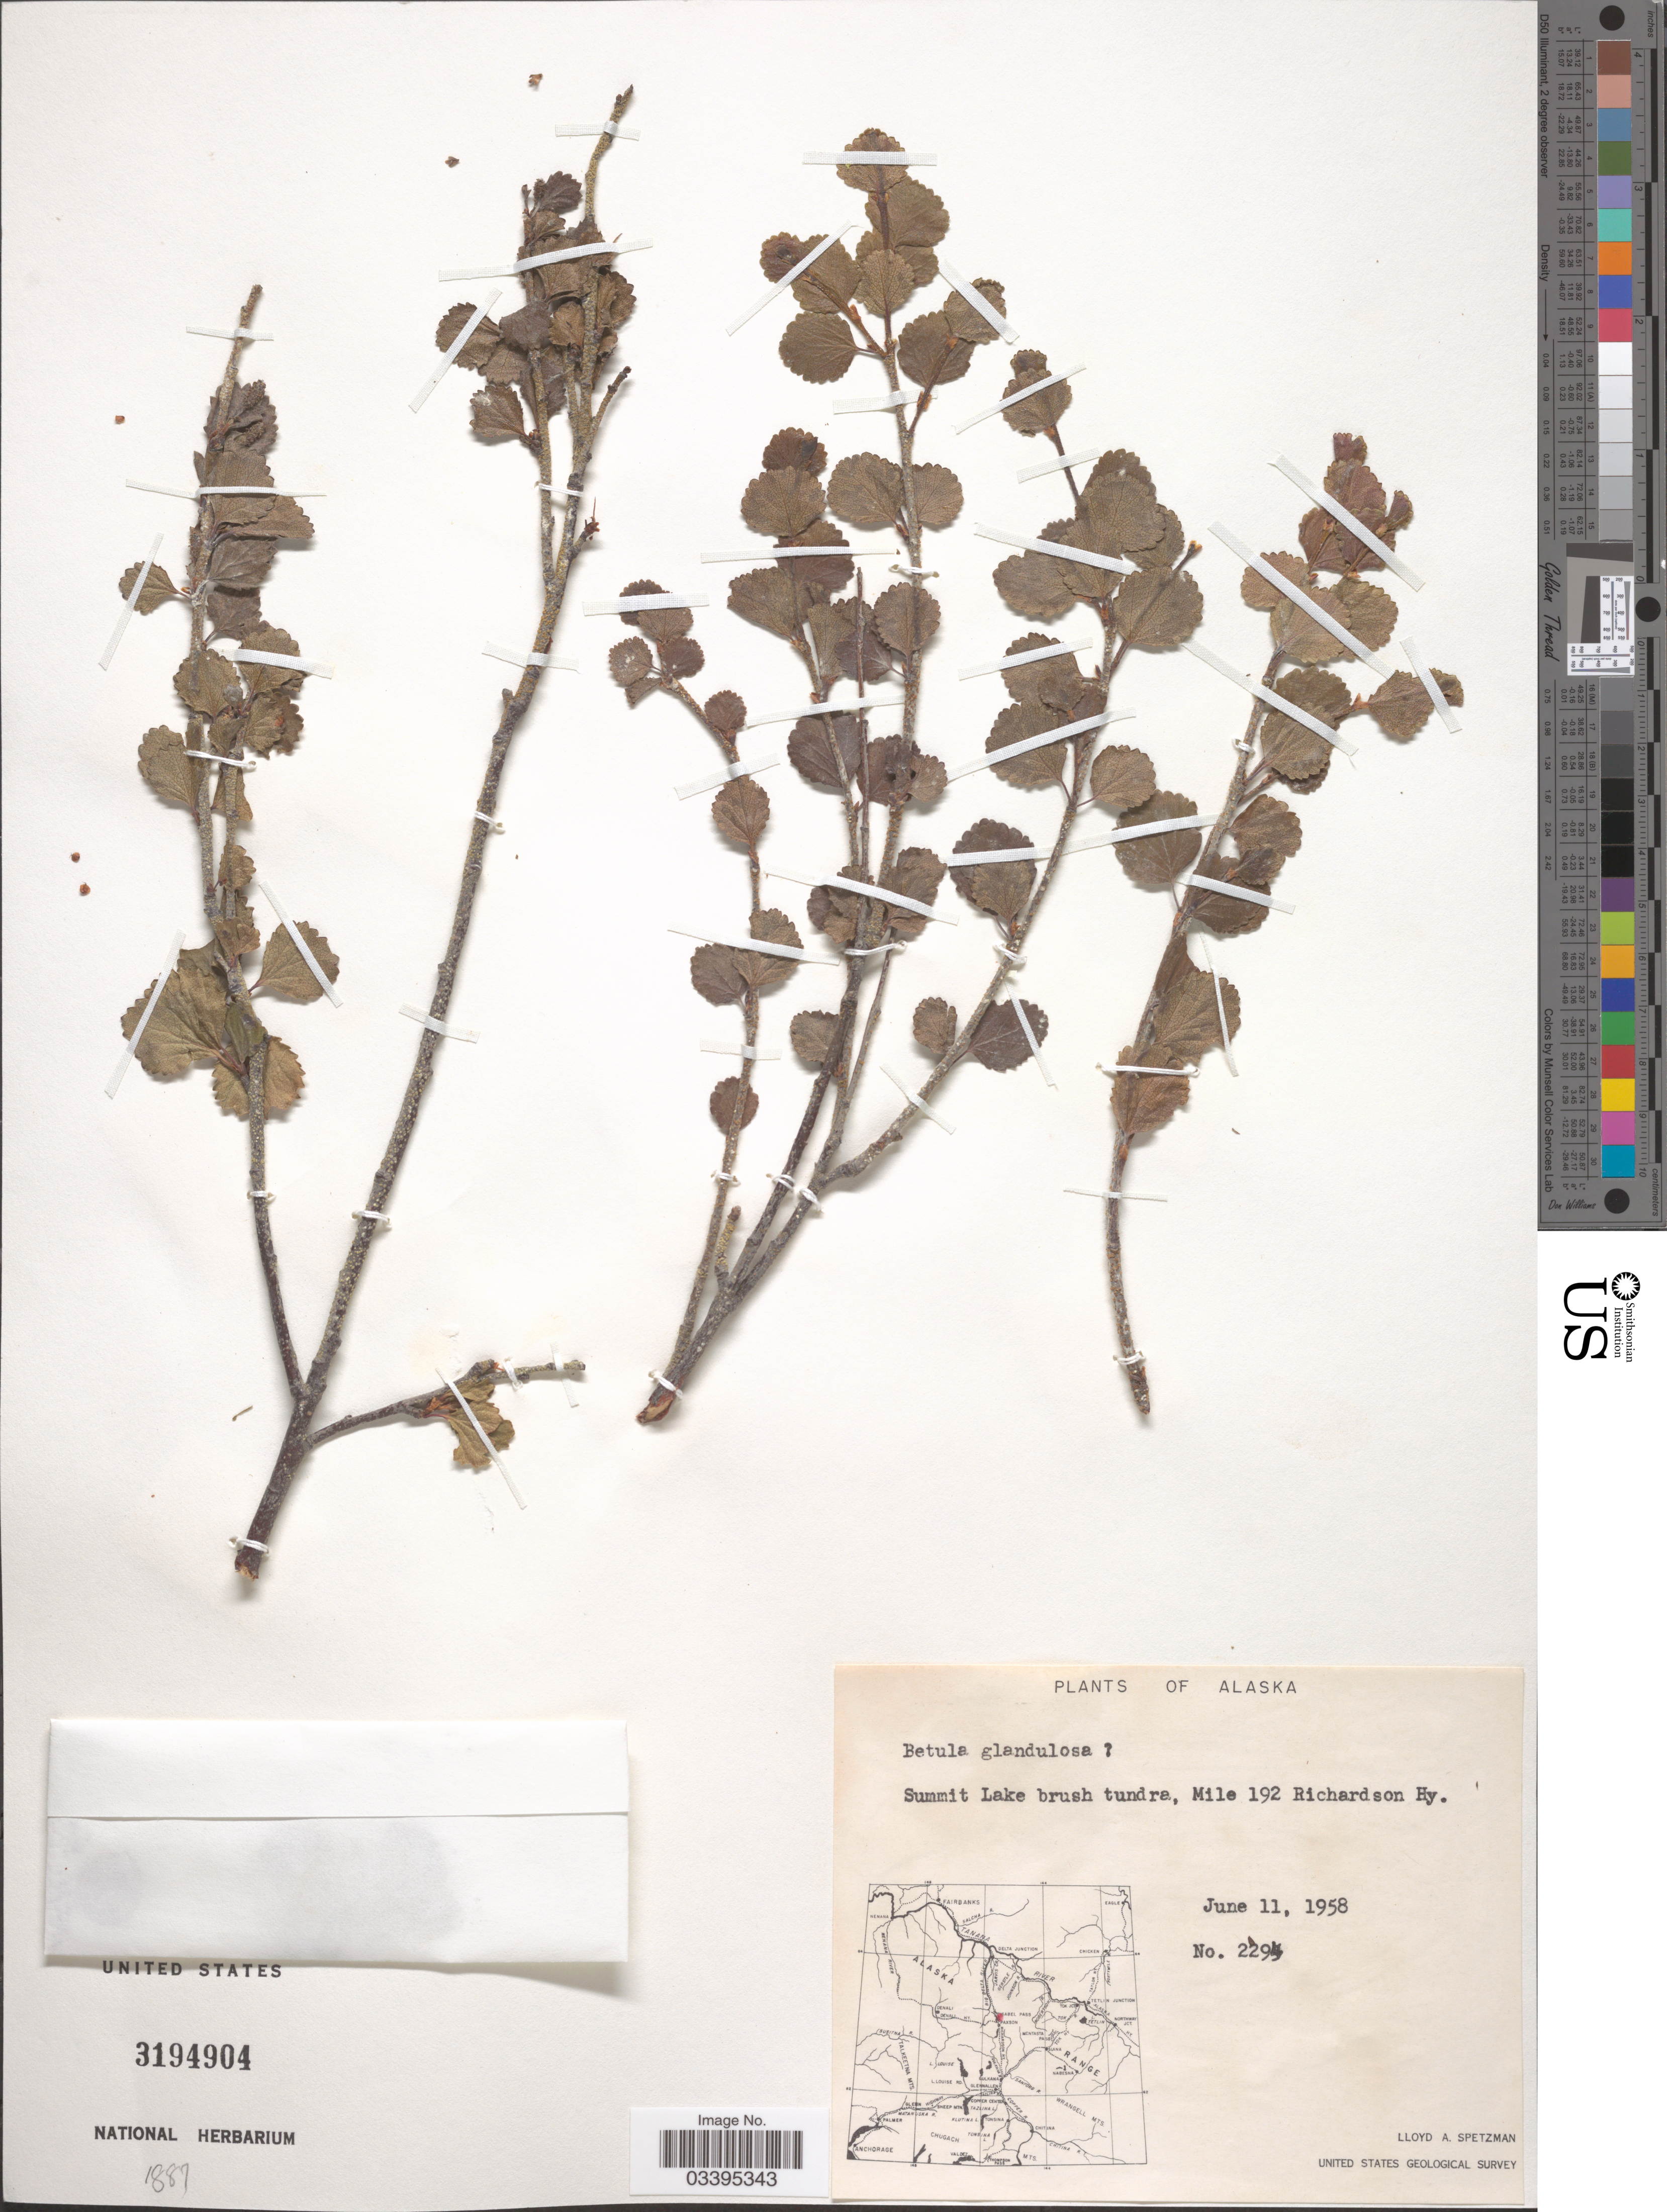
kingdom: Plantae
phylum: Tracheophyta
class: Magnoliopsida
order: Fagales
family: Betulaceae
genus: Betula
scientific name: Betula glandulosa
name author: Michx.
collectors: L. Spetzman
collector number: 2294*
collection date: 1958-06-11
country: United States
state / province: Alaska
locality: Summit Lake brush tundra, Mile 192 Richardson Hy.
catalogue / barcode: US 3194904